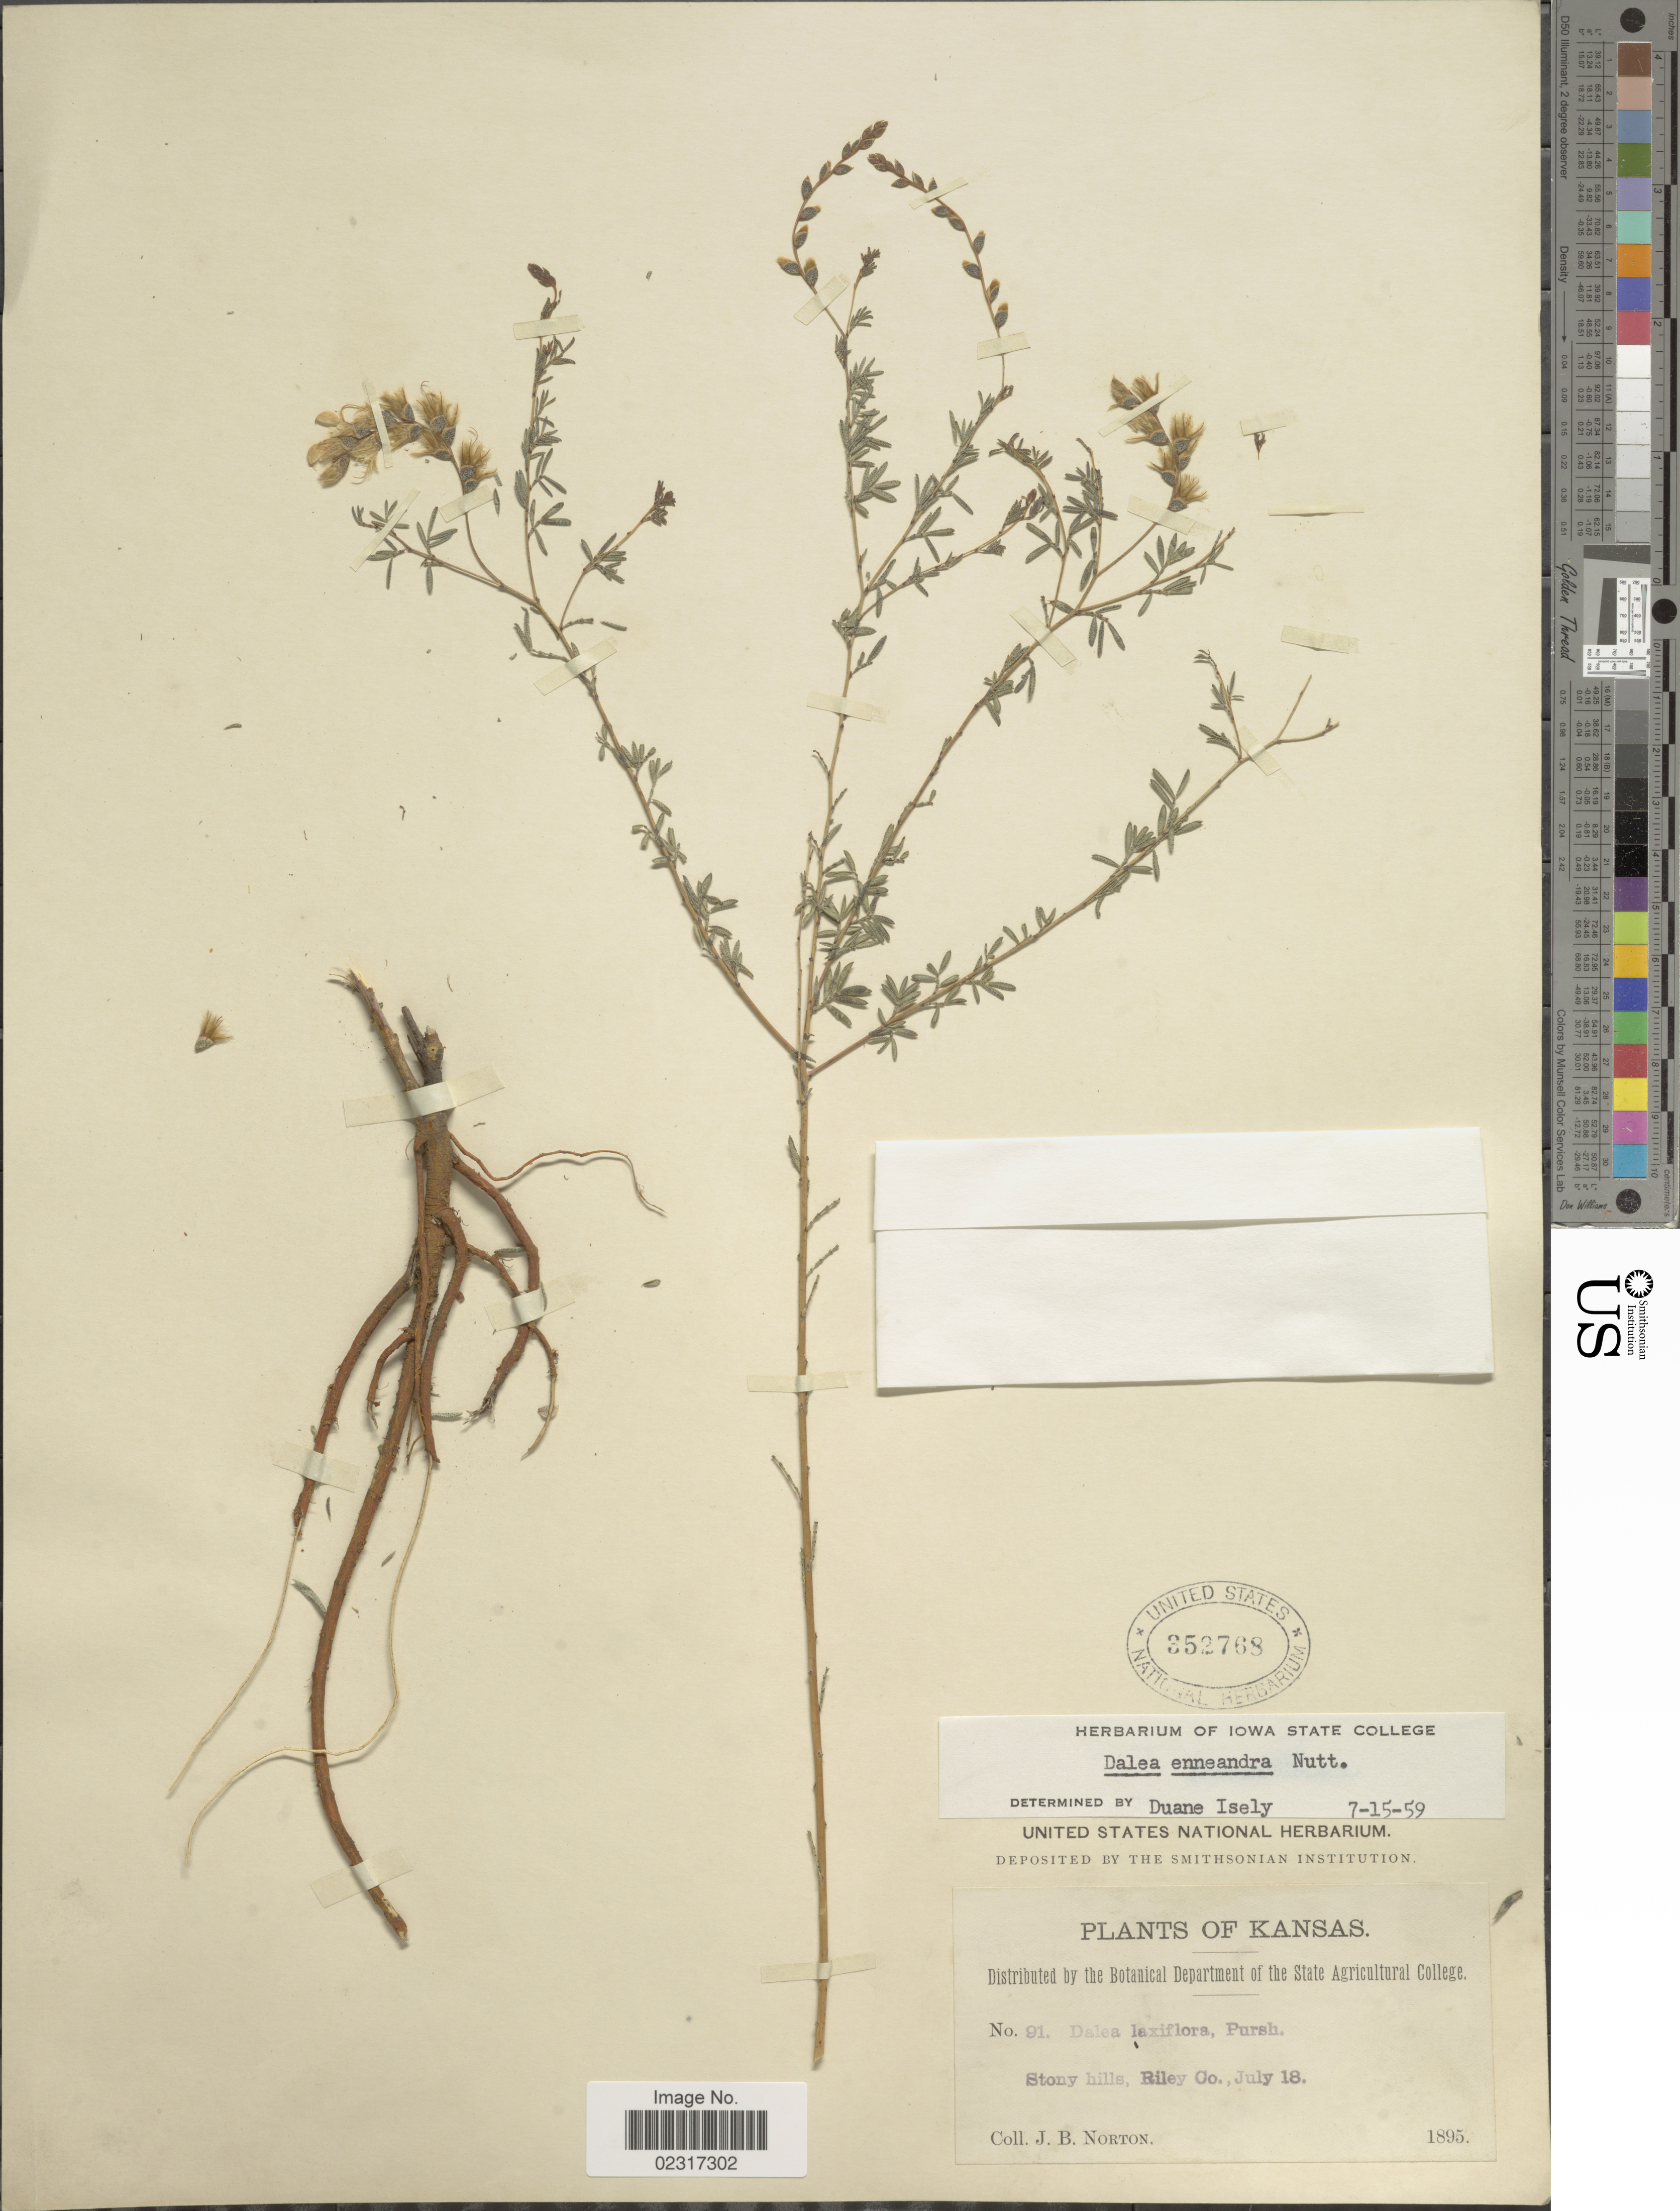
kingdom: Plantae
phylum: Tracheophyta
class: Magnoliopsida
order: Fabales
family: Fabaceae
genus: Dalea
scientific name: Dalea enneandra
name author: Nutt.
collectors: J. B. Norton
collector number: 91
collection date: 1895-07-18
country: United States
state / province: Kansas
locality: Stony hills, Riley Co.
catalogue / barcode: US 352768